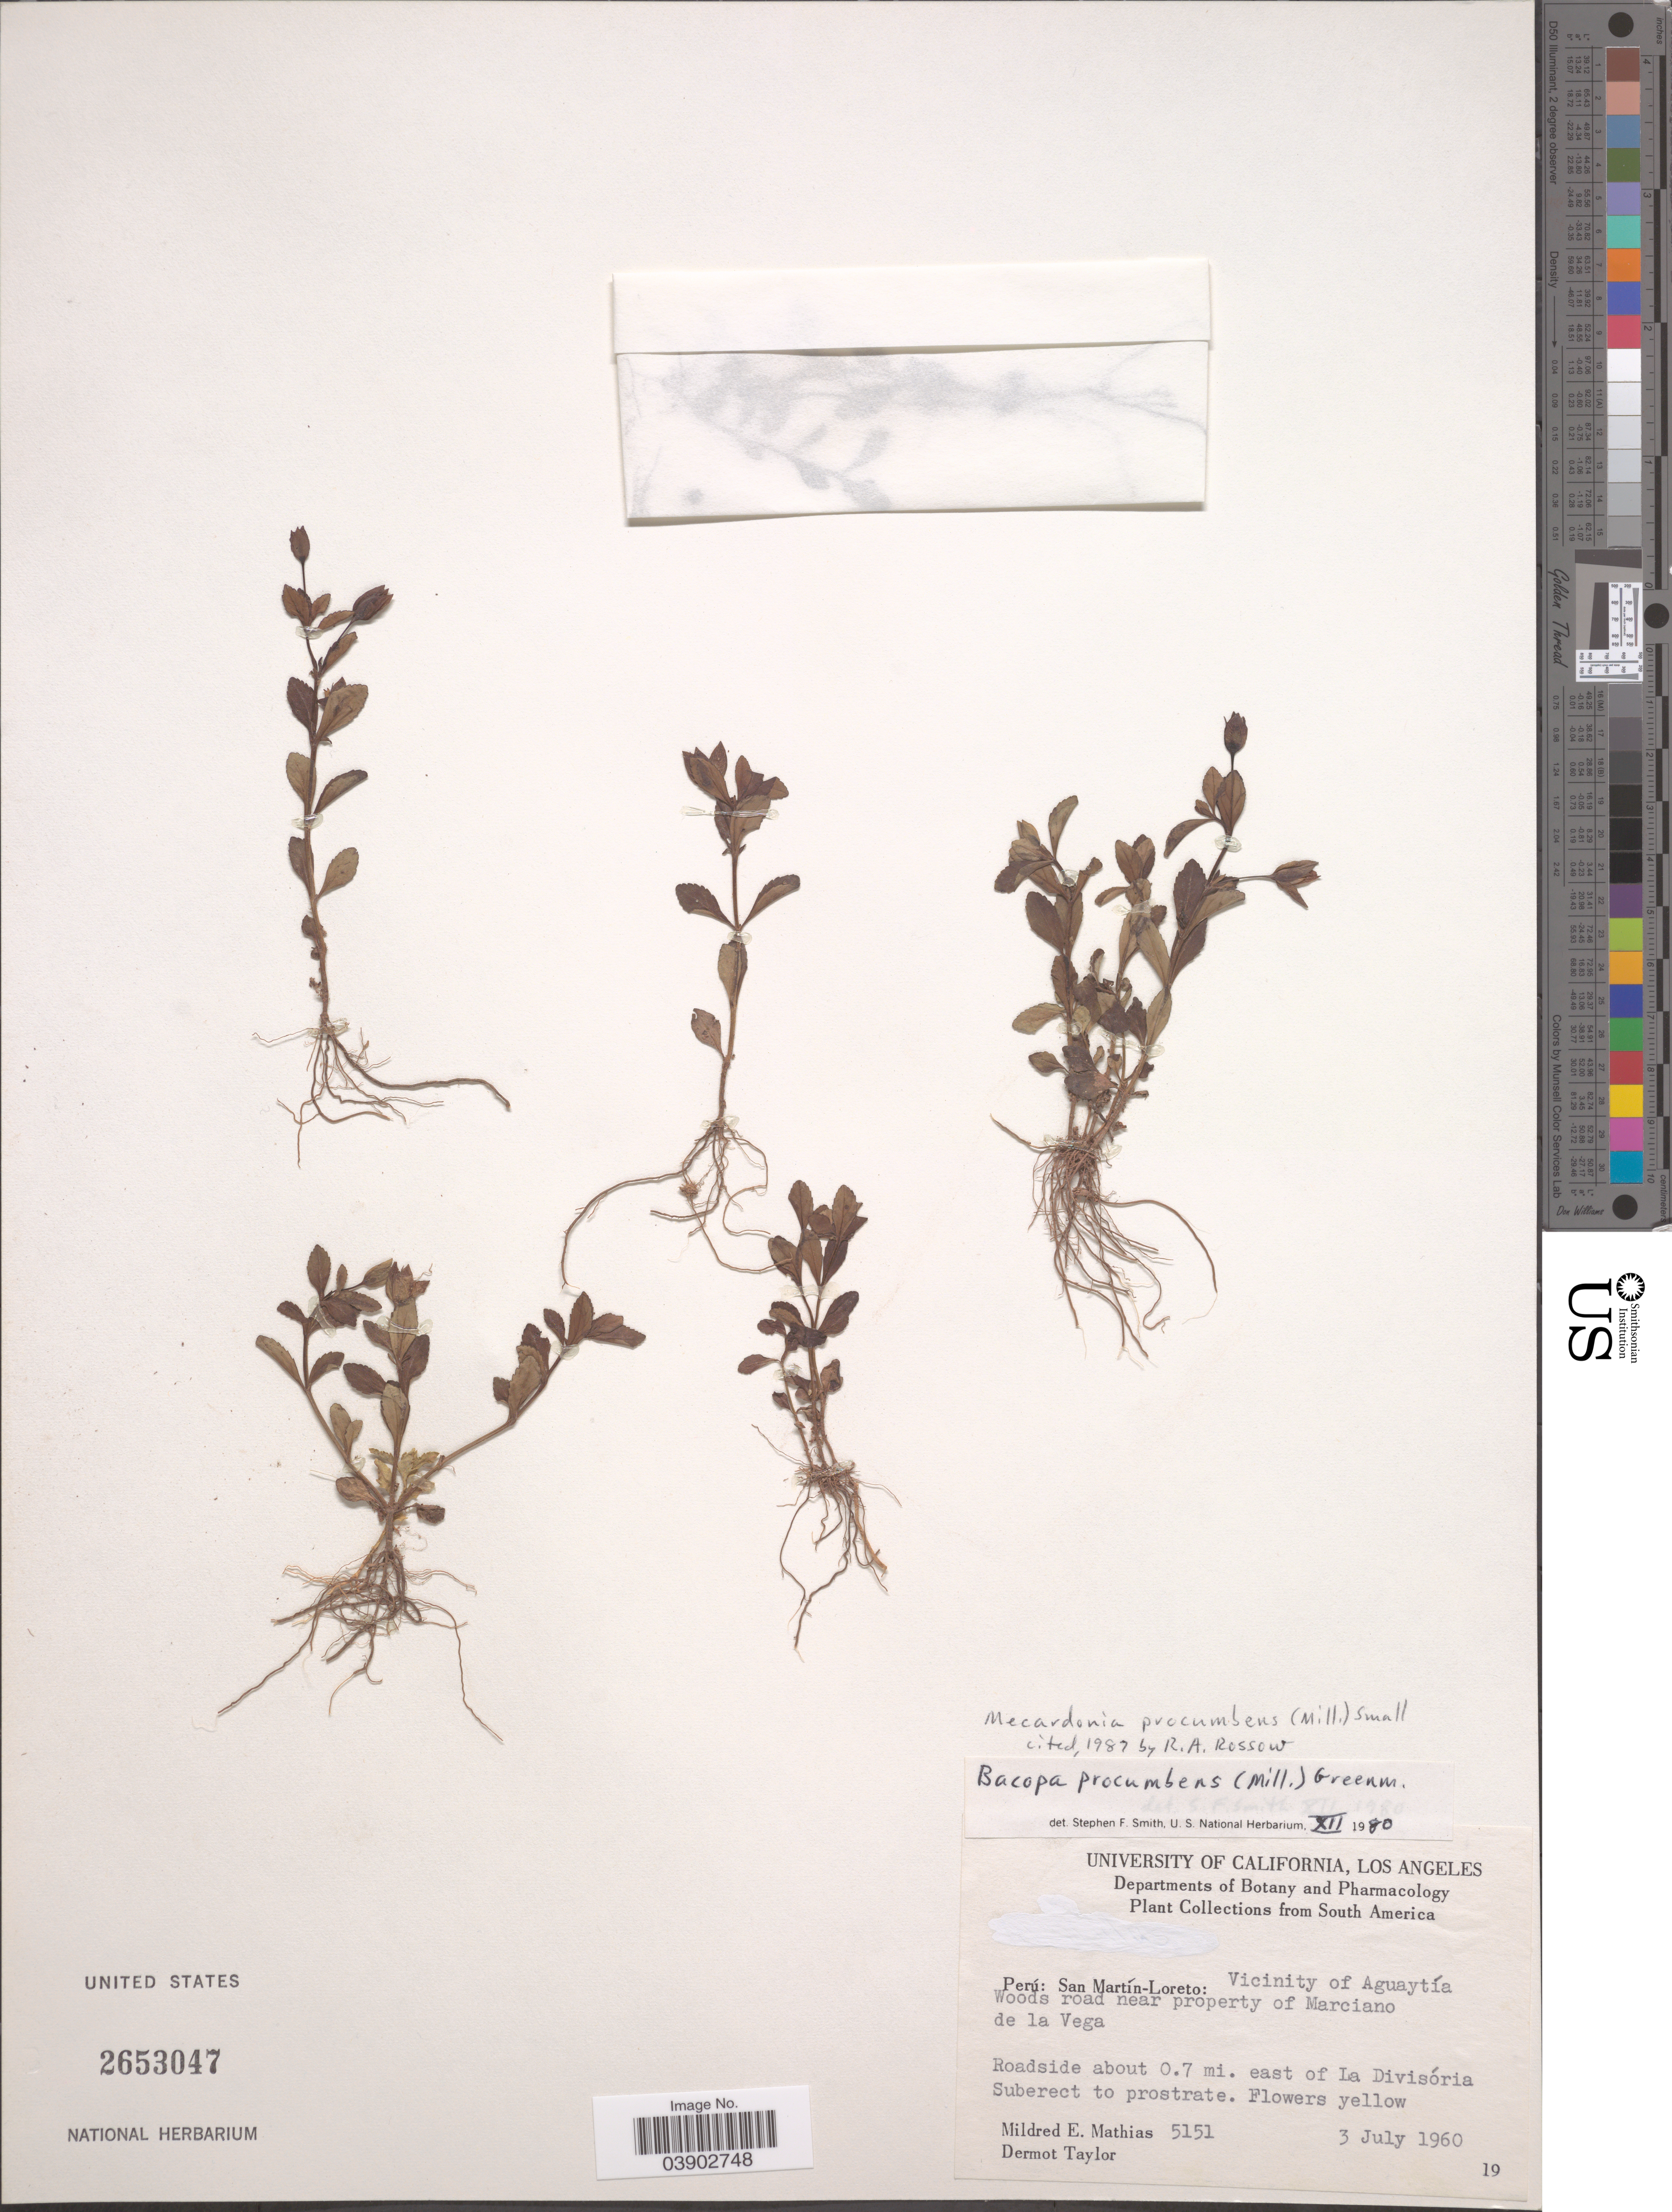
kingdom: Plantae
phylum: Tracheophyta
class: Magnoliopsida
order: Lamiales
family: Plantaginaceae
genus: Mecardonia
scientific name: Mecardonia procumbens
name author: (Mill.) Small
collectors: M. E. Mathias & D. Taylor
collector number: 5151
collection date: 1960-07-03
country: Peru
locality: San Martín-Loreto: Vicinity of Aguaytía. Woods road near property of Marciano de la Vega. Roadside about 0.7 mi. east of La Divisória.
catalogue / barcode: US 2653047